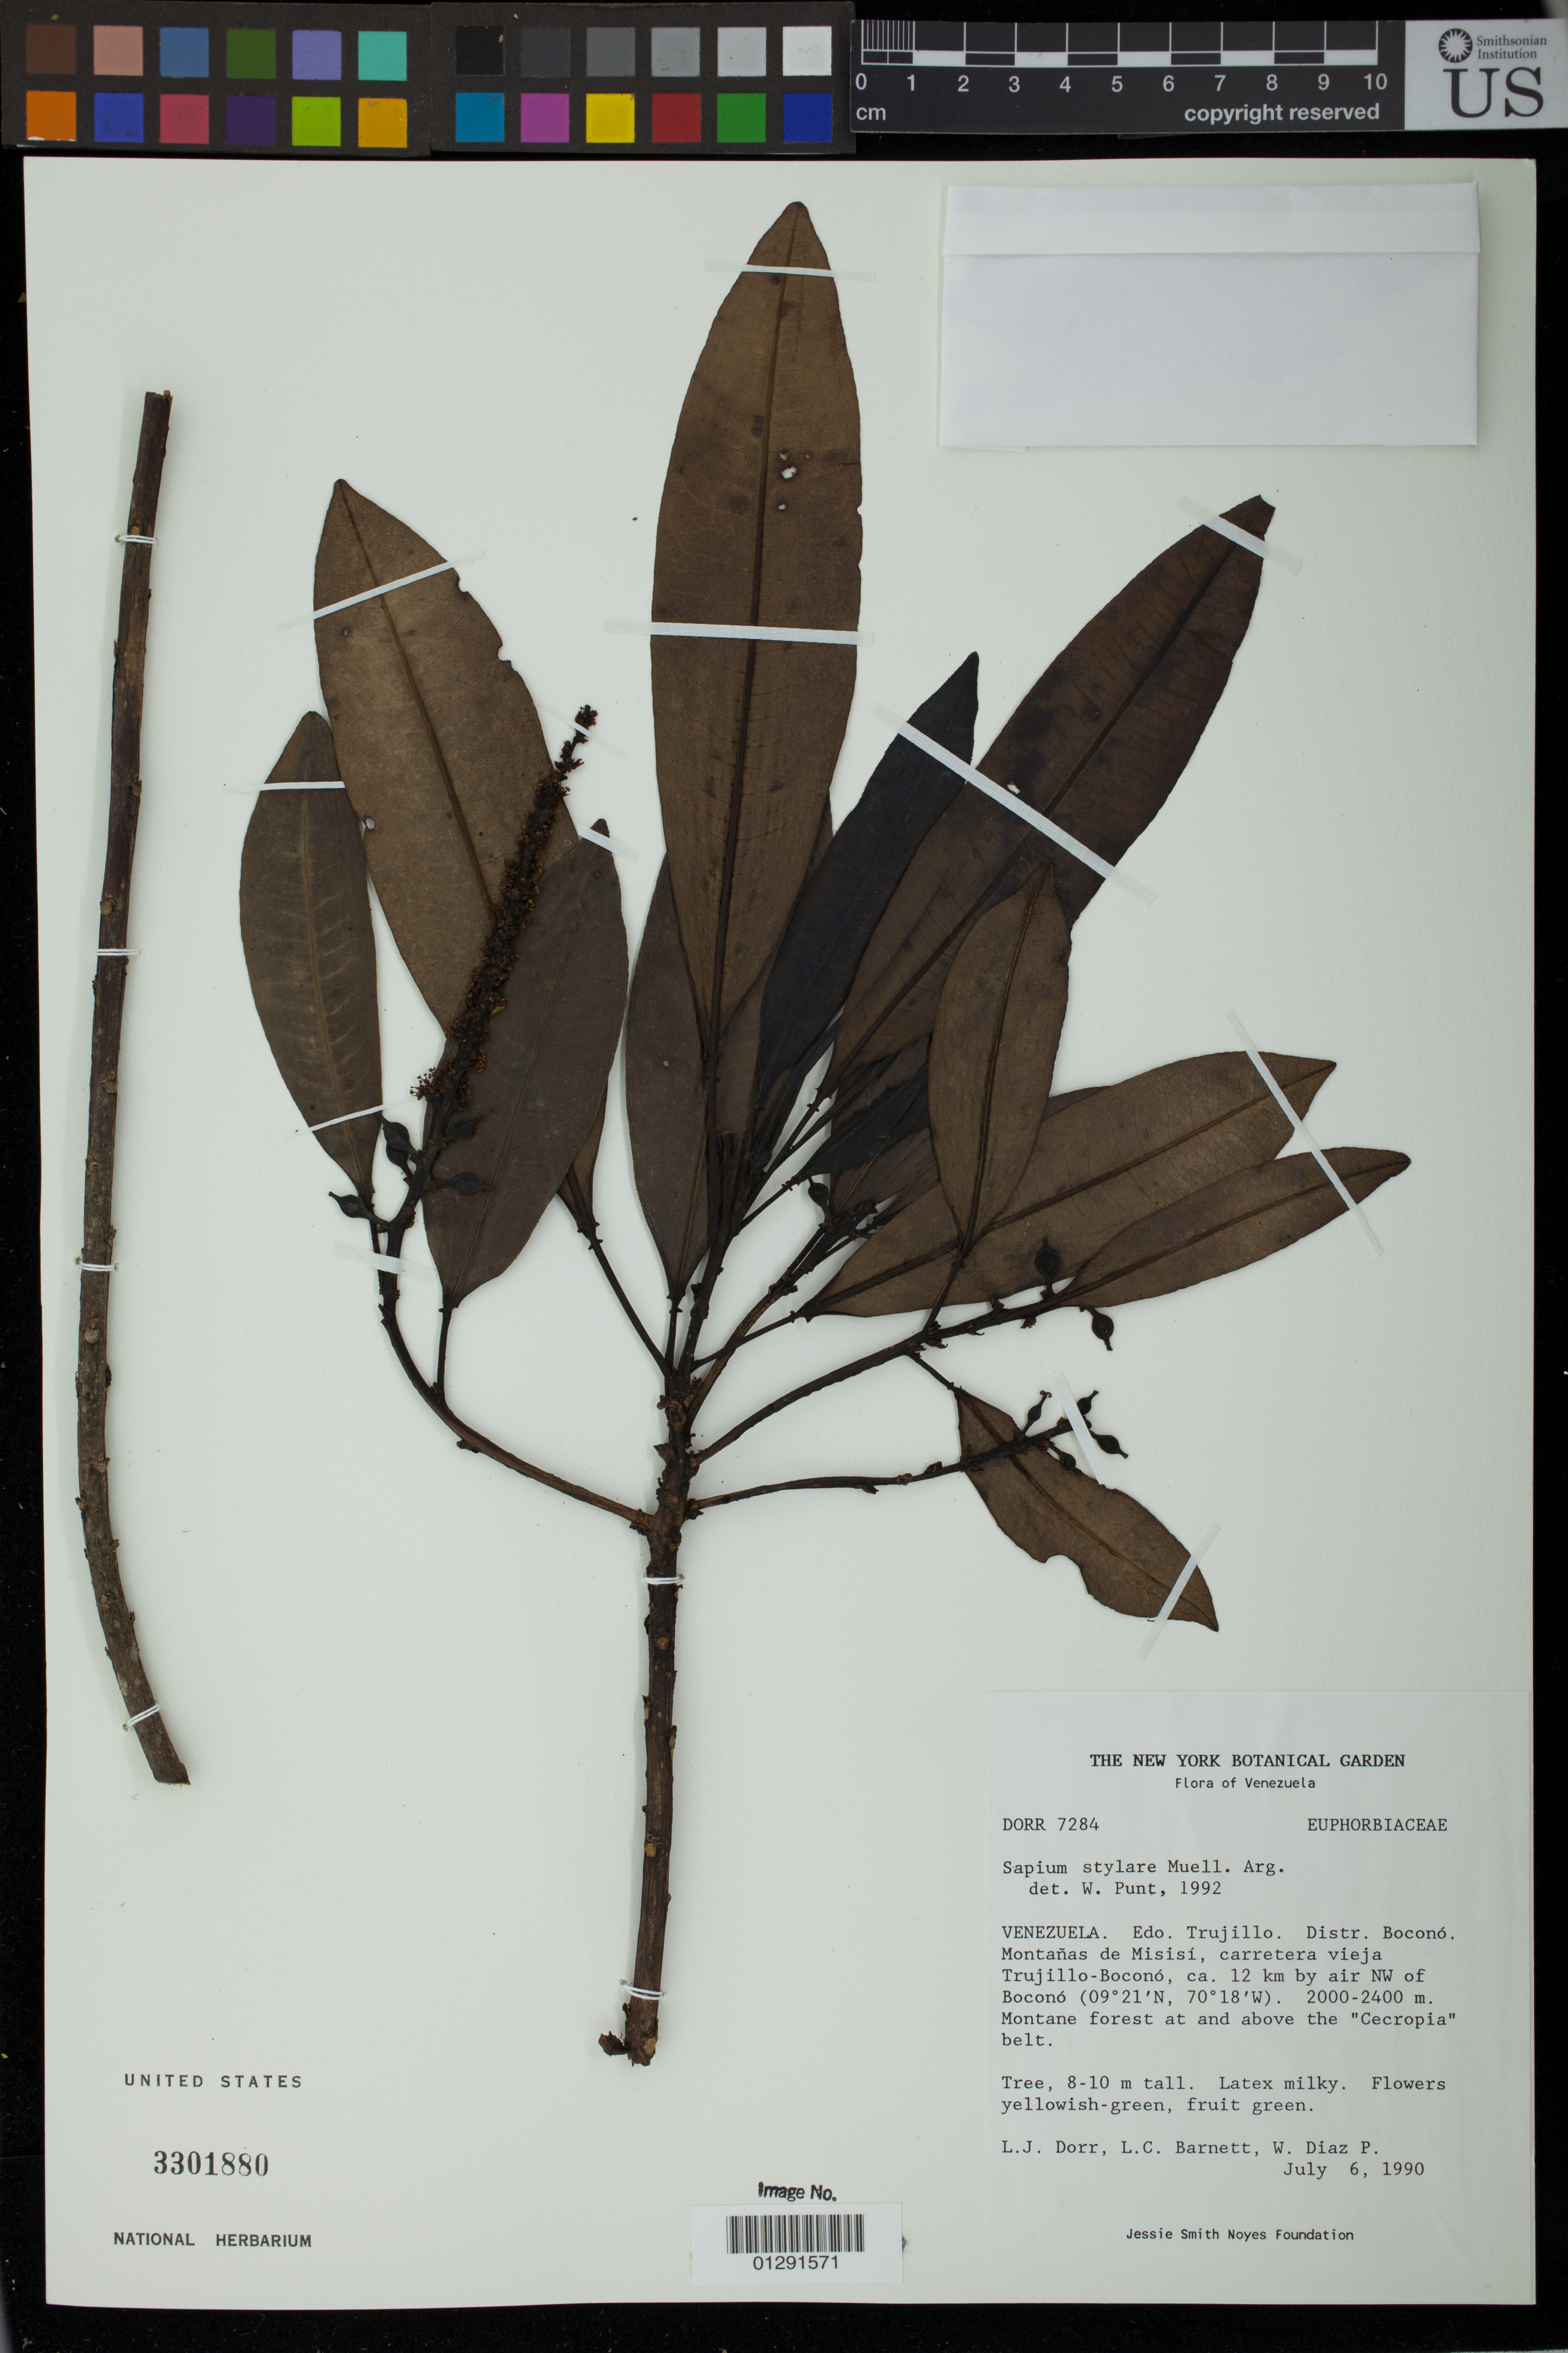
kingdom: Plantae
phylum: Tracheophyta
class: Magnoliopsida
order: Malpighiales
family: Euphorbiaceae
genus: Sapium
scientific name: Sapium stylare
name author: Müll. Arg.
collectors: L. J. Dorr, L. C. Barnett & W. Díaz P.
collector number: DORR 7284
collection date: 1990-07-06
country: Venezuela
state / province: Trujillo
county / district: Boconó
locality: Montañas de Misisí, carretera vieja Trujillo-Boconó, ca. 12 km by air NW of Boconó.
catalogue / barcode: US 3301880